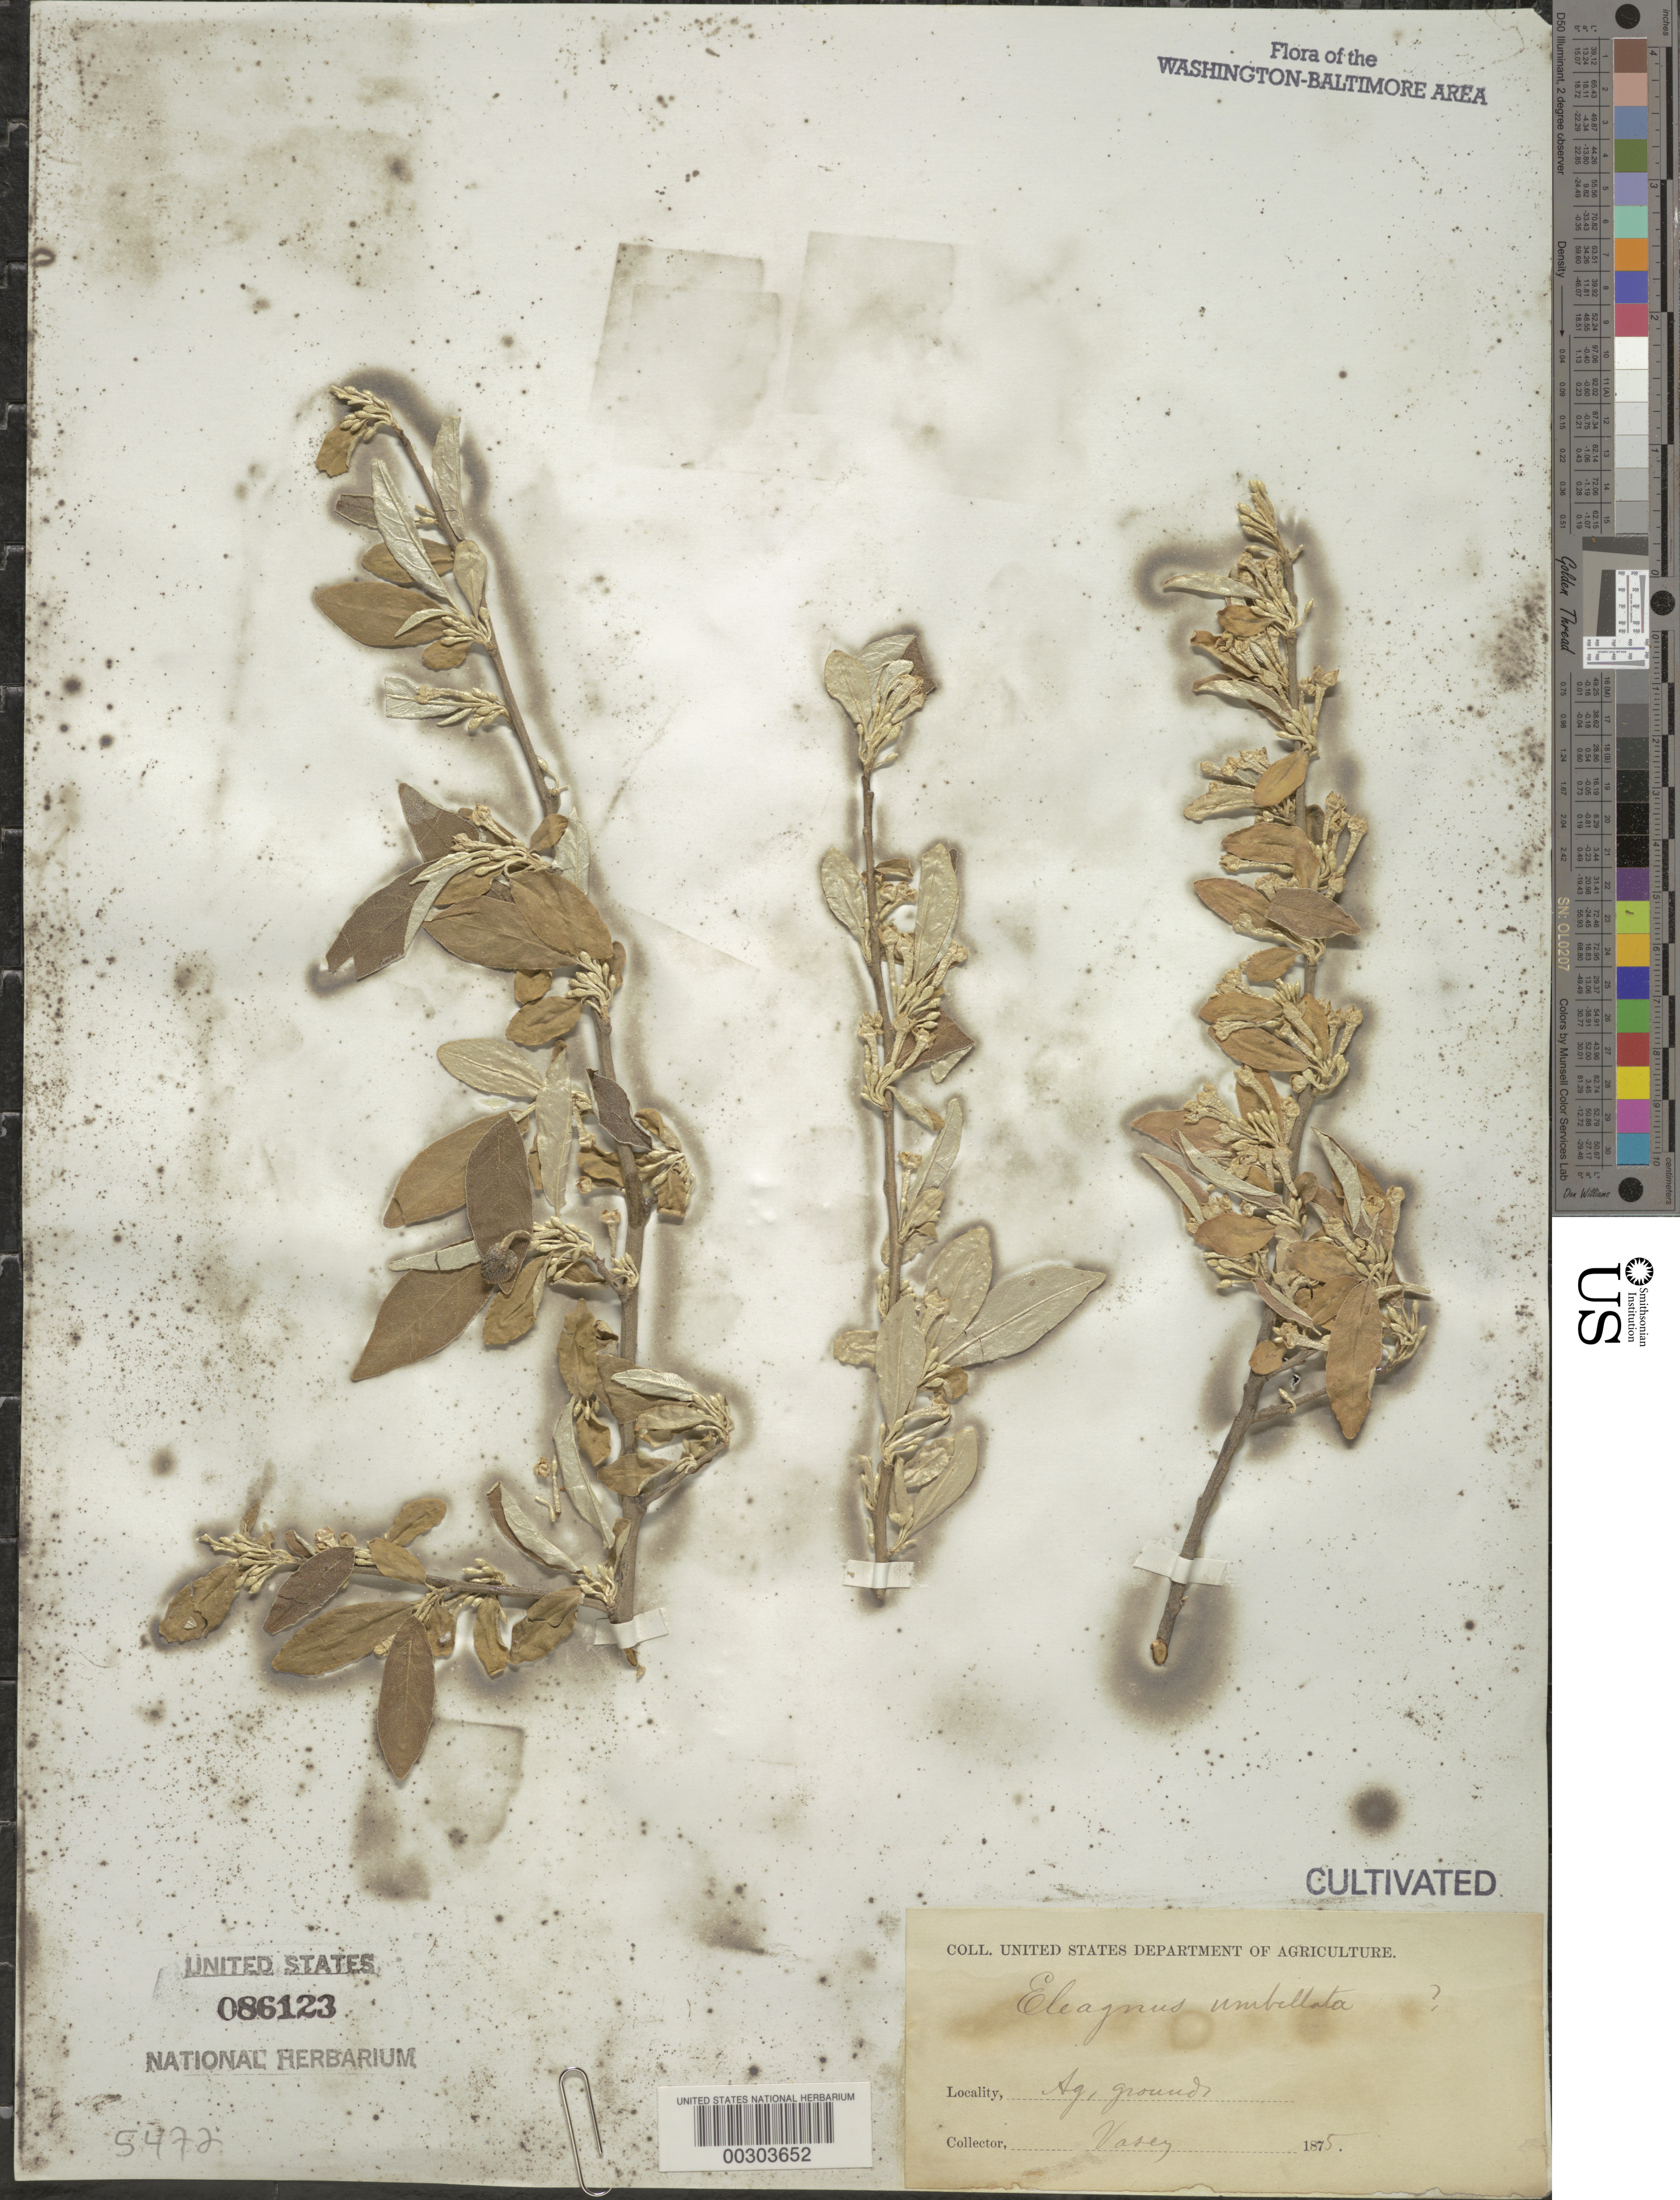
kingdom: Plantae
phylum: Tracheophyta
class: Magnoliopsida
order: Rosales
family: Elaeagnaceae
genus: Elaeagnus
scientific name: Elaeagnus umbellata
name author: Thunb.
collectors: G. R. Vasey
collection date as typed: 1875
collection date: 1875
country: United States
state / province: District of Columbia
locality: Department of Agriculture Grounds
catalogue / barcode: US 86123